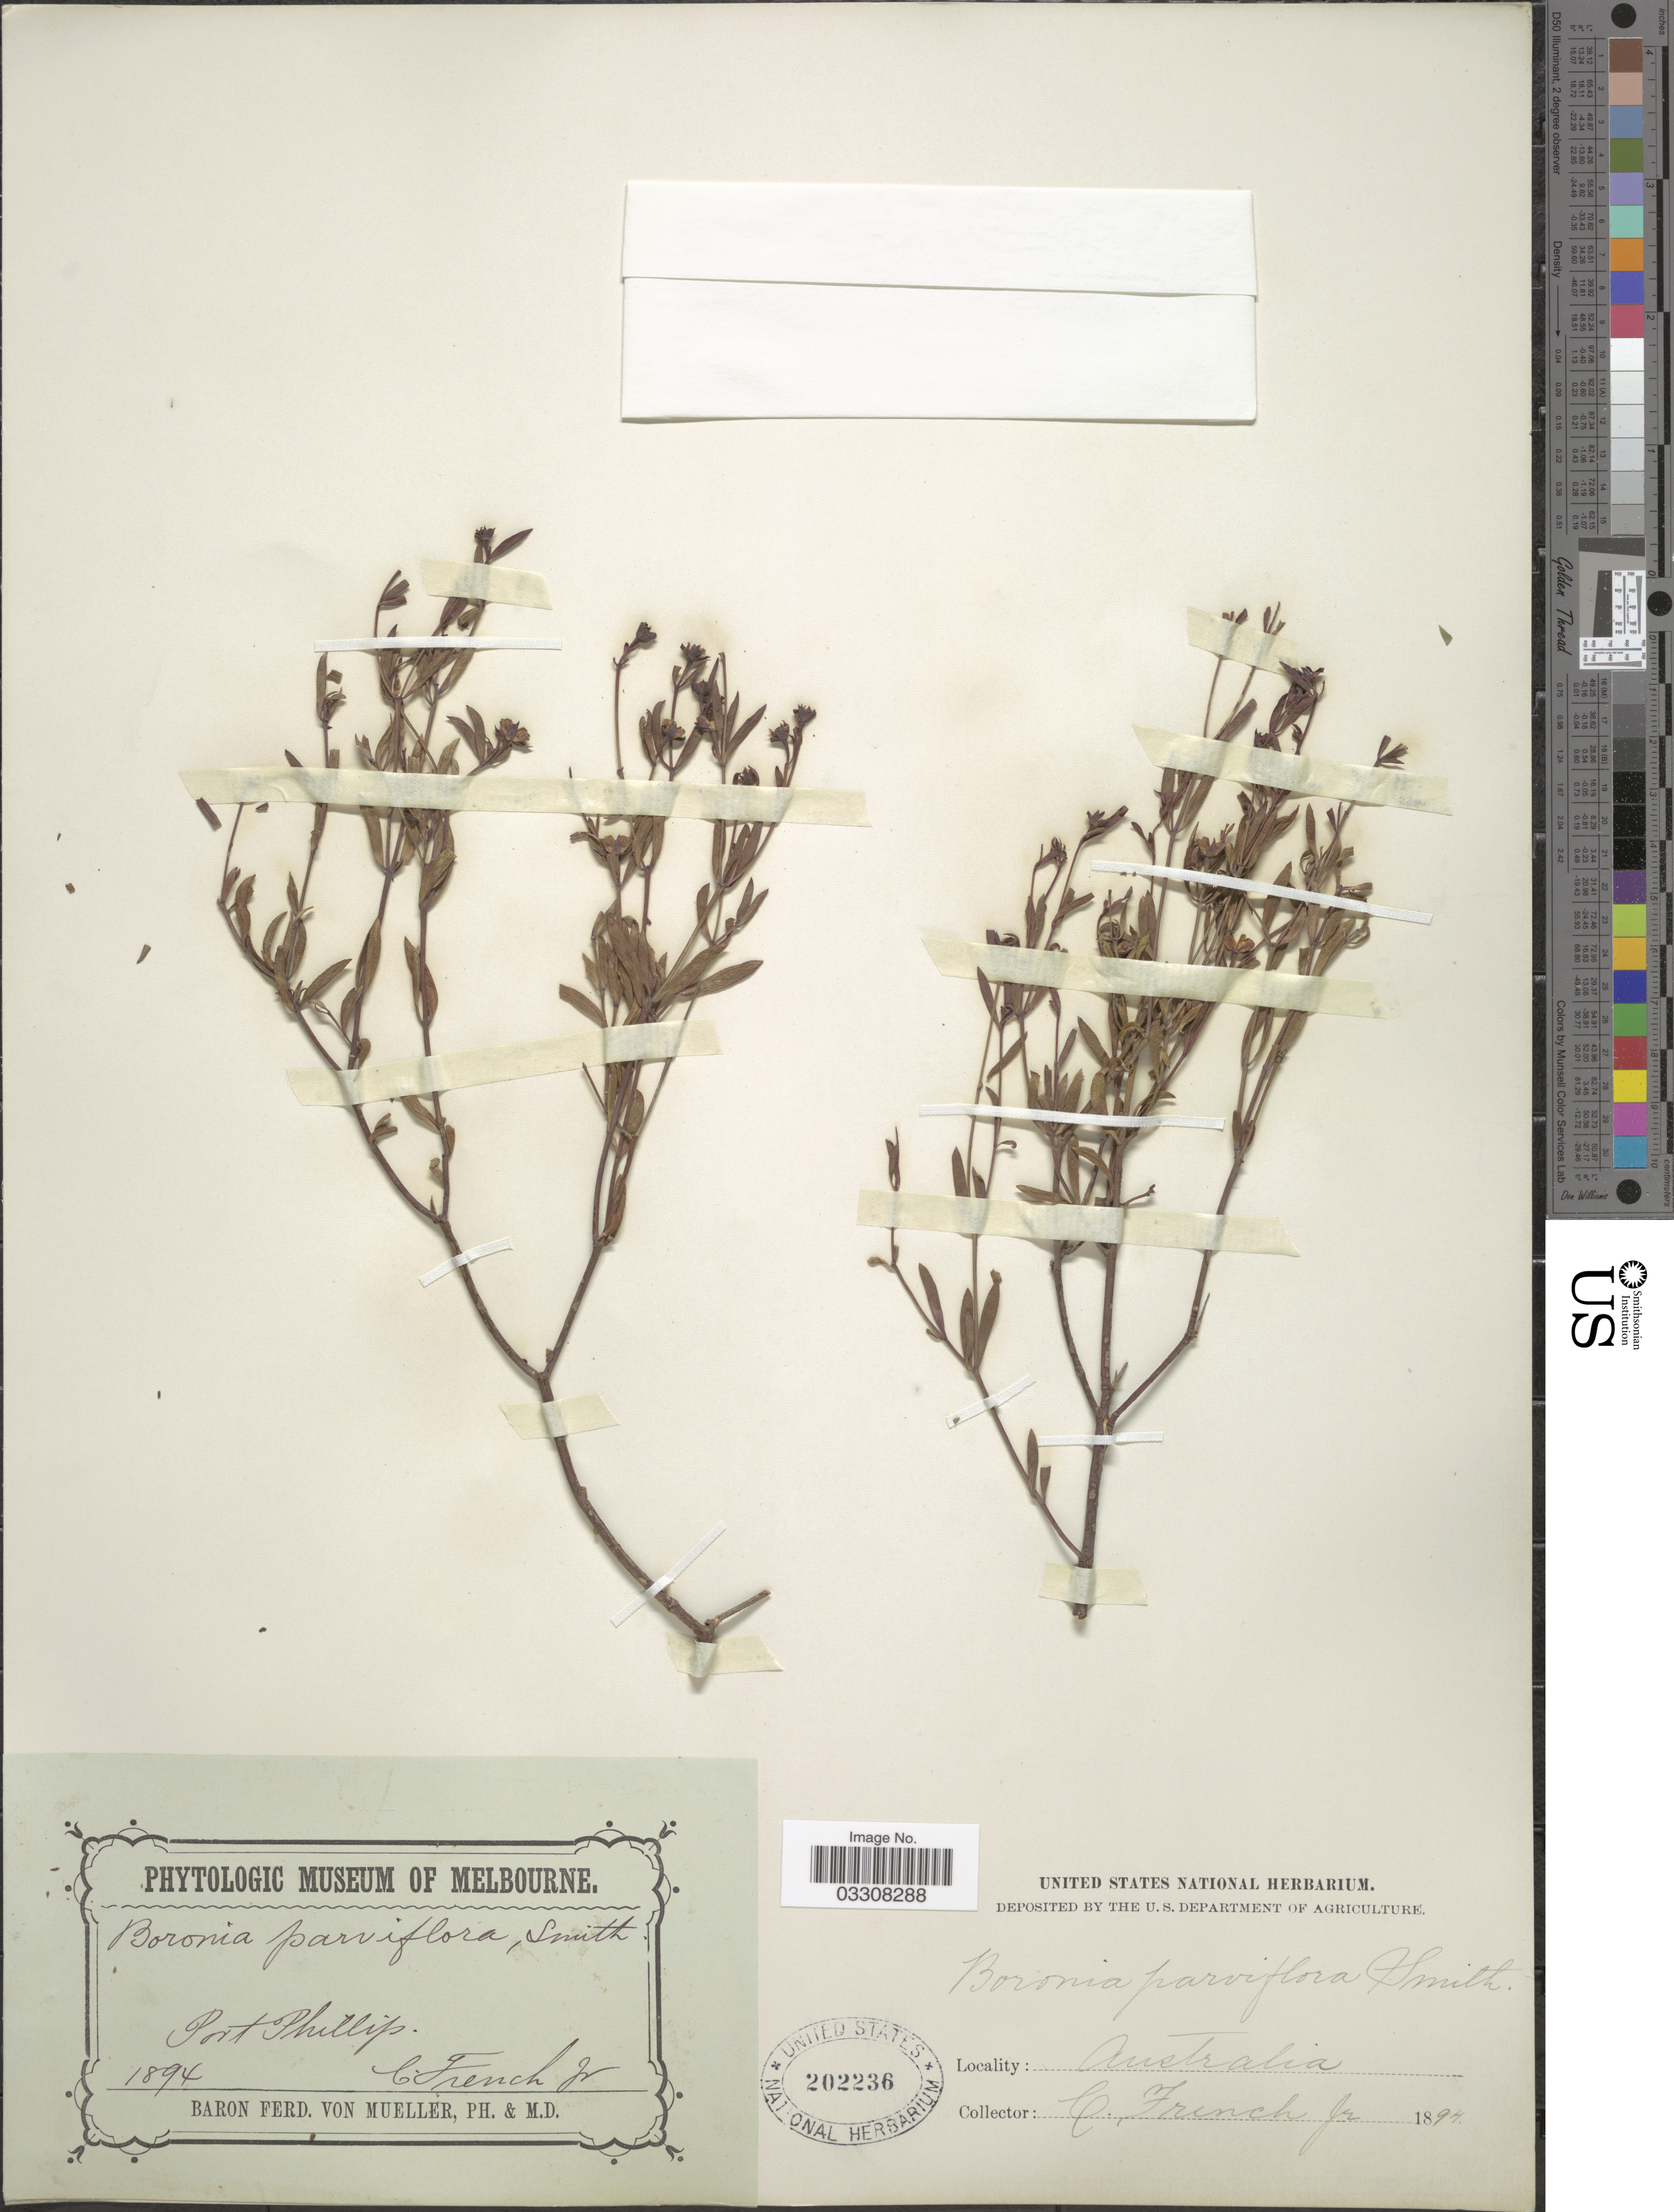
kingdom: Plantae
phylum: Tracheophyta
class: Magnoliopsida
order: Sapindales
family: Rutaceae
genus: Boronia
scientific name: Boronia parviflora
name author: Sm.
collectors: C. French Jr.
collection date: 1894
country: Australia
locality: Port Phillip.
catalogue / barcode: US 202236